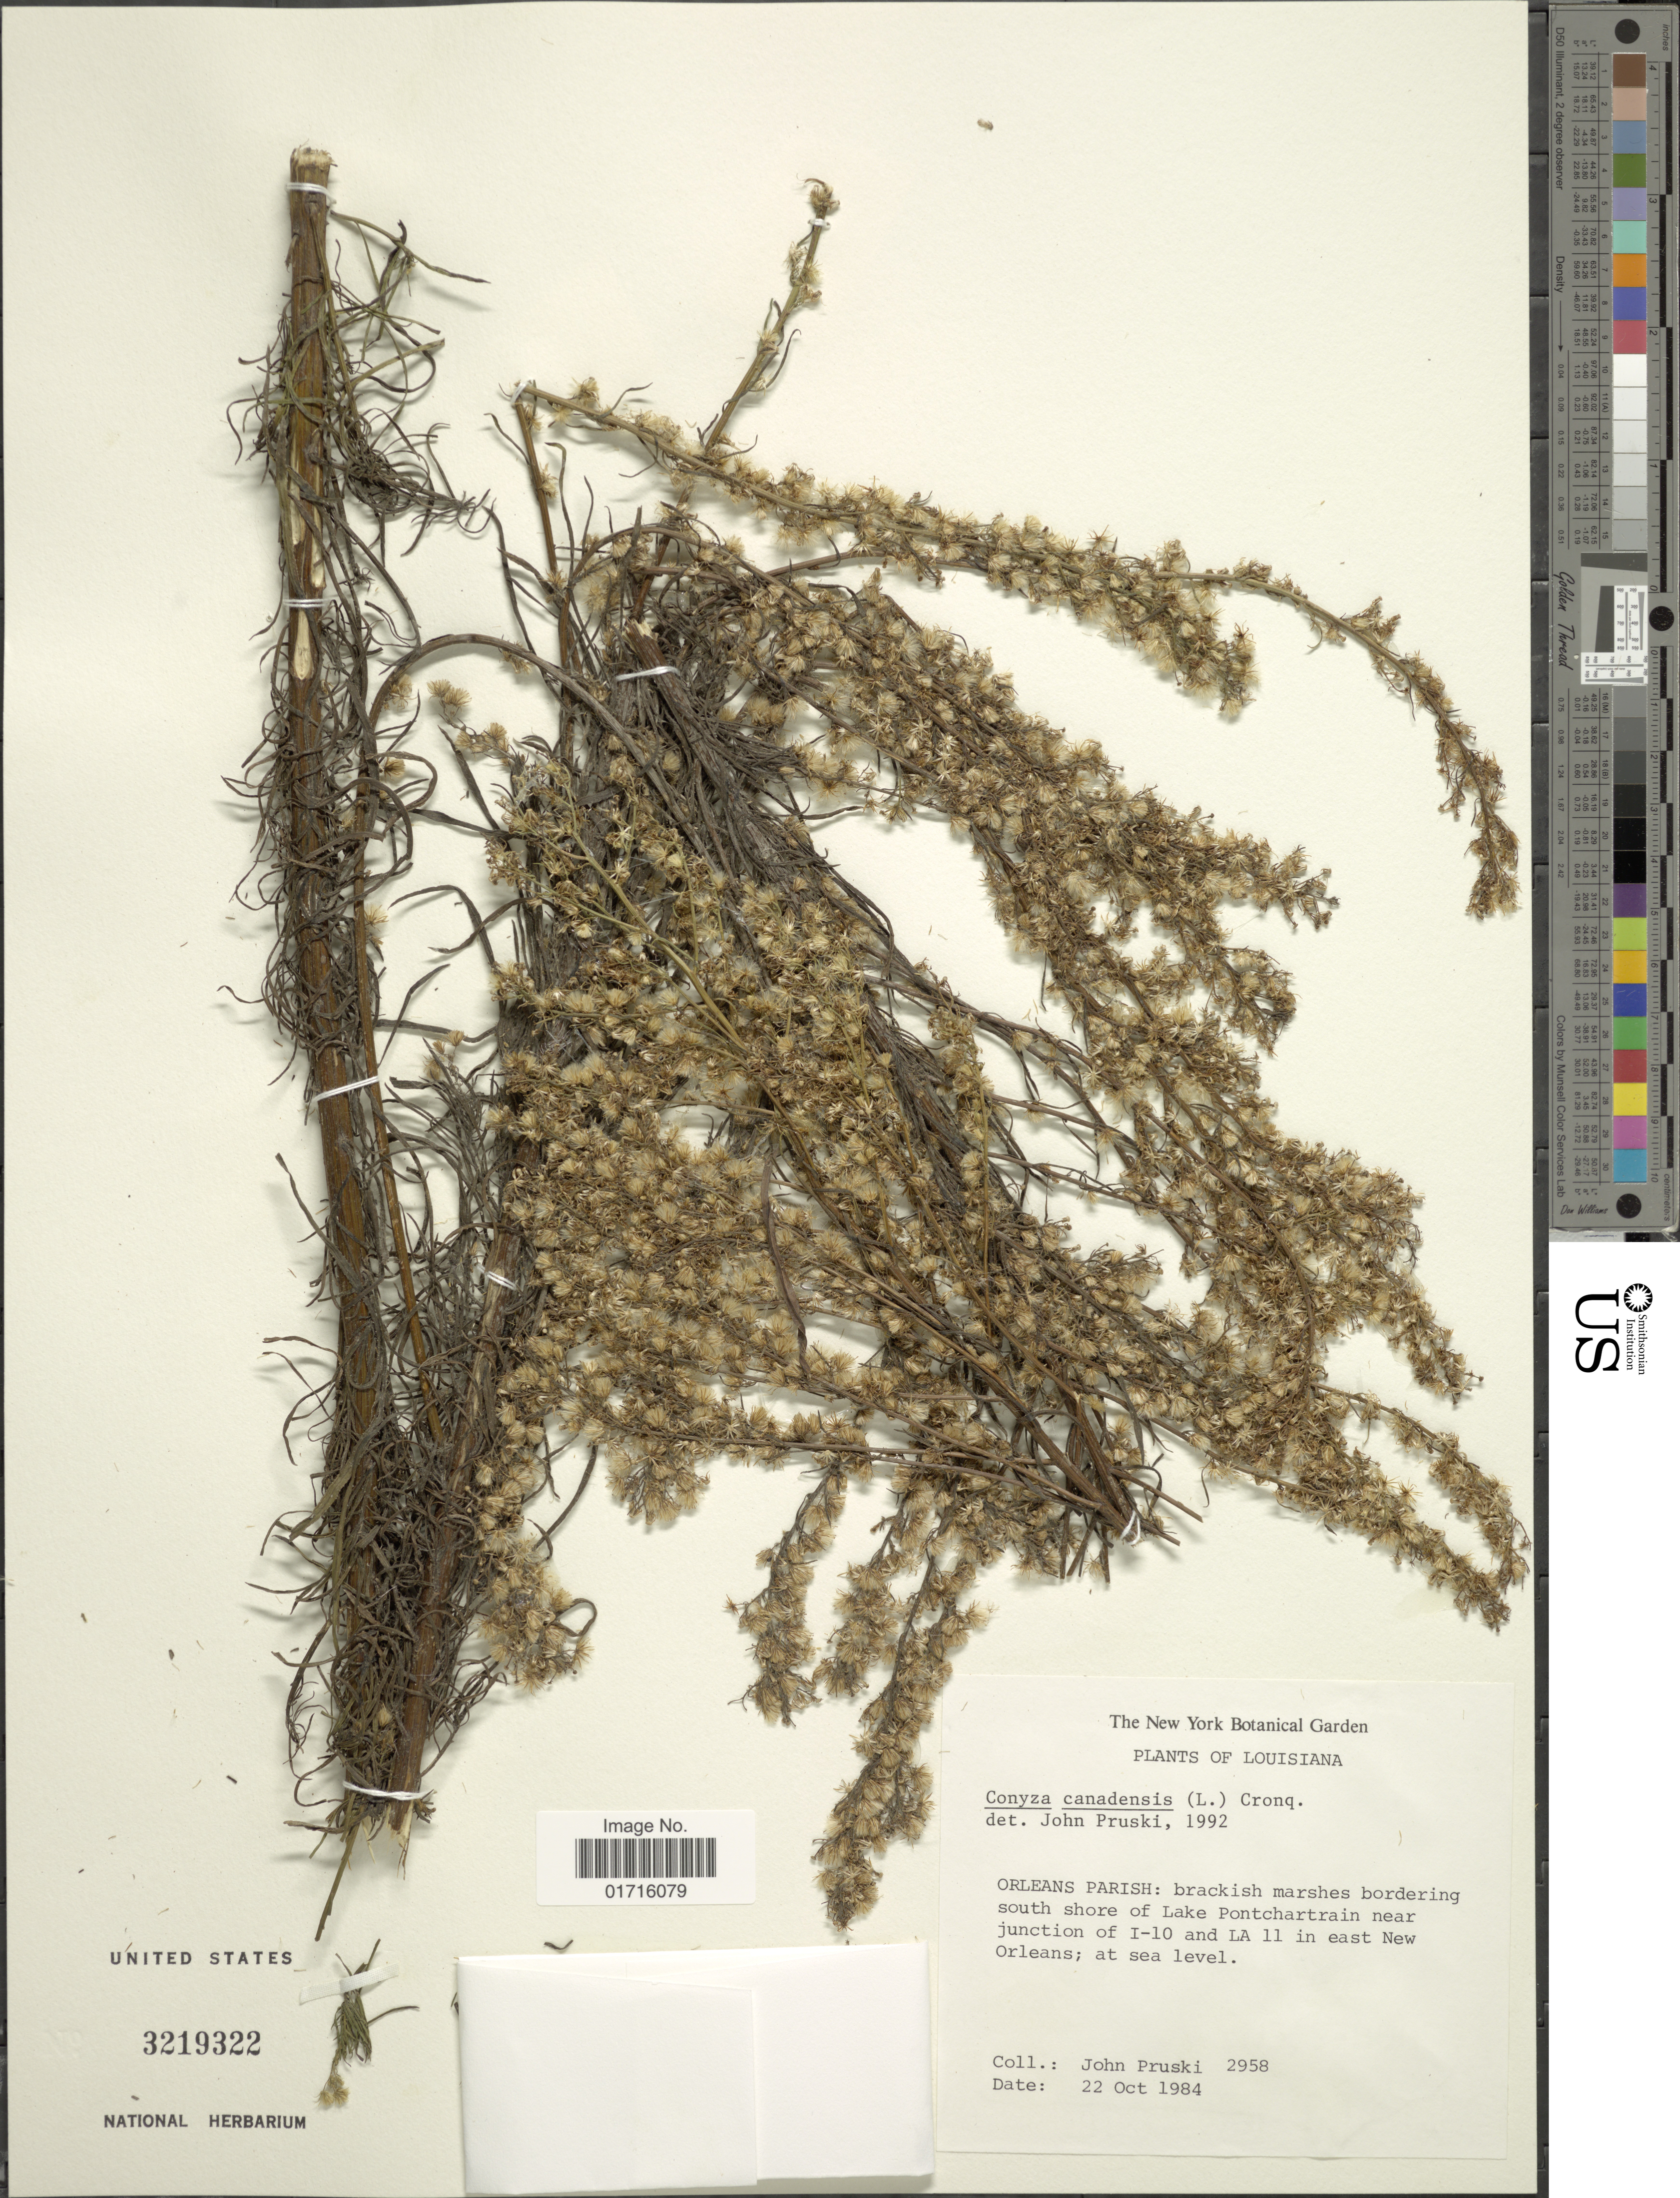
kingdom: Plantae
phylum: Tracheophyta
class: Magnoliopsida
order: Asterales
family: Asteraceae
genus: Conyza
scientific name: Conyza canadensis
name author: (L.) Cronq.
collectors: J. F. Pruski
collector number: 2958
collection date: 1984-10-22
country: United States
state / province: Louisiana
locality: Orleans Parish: brackish marshes bordering south shore of Lake Pontchartrain near junction of I-10 and LA 11 in east New Orleans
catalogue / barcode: US 3219322